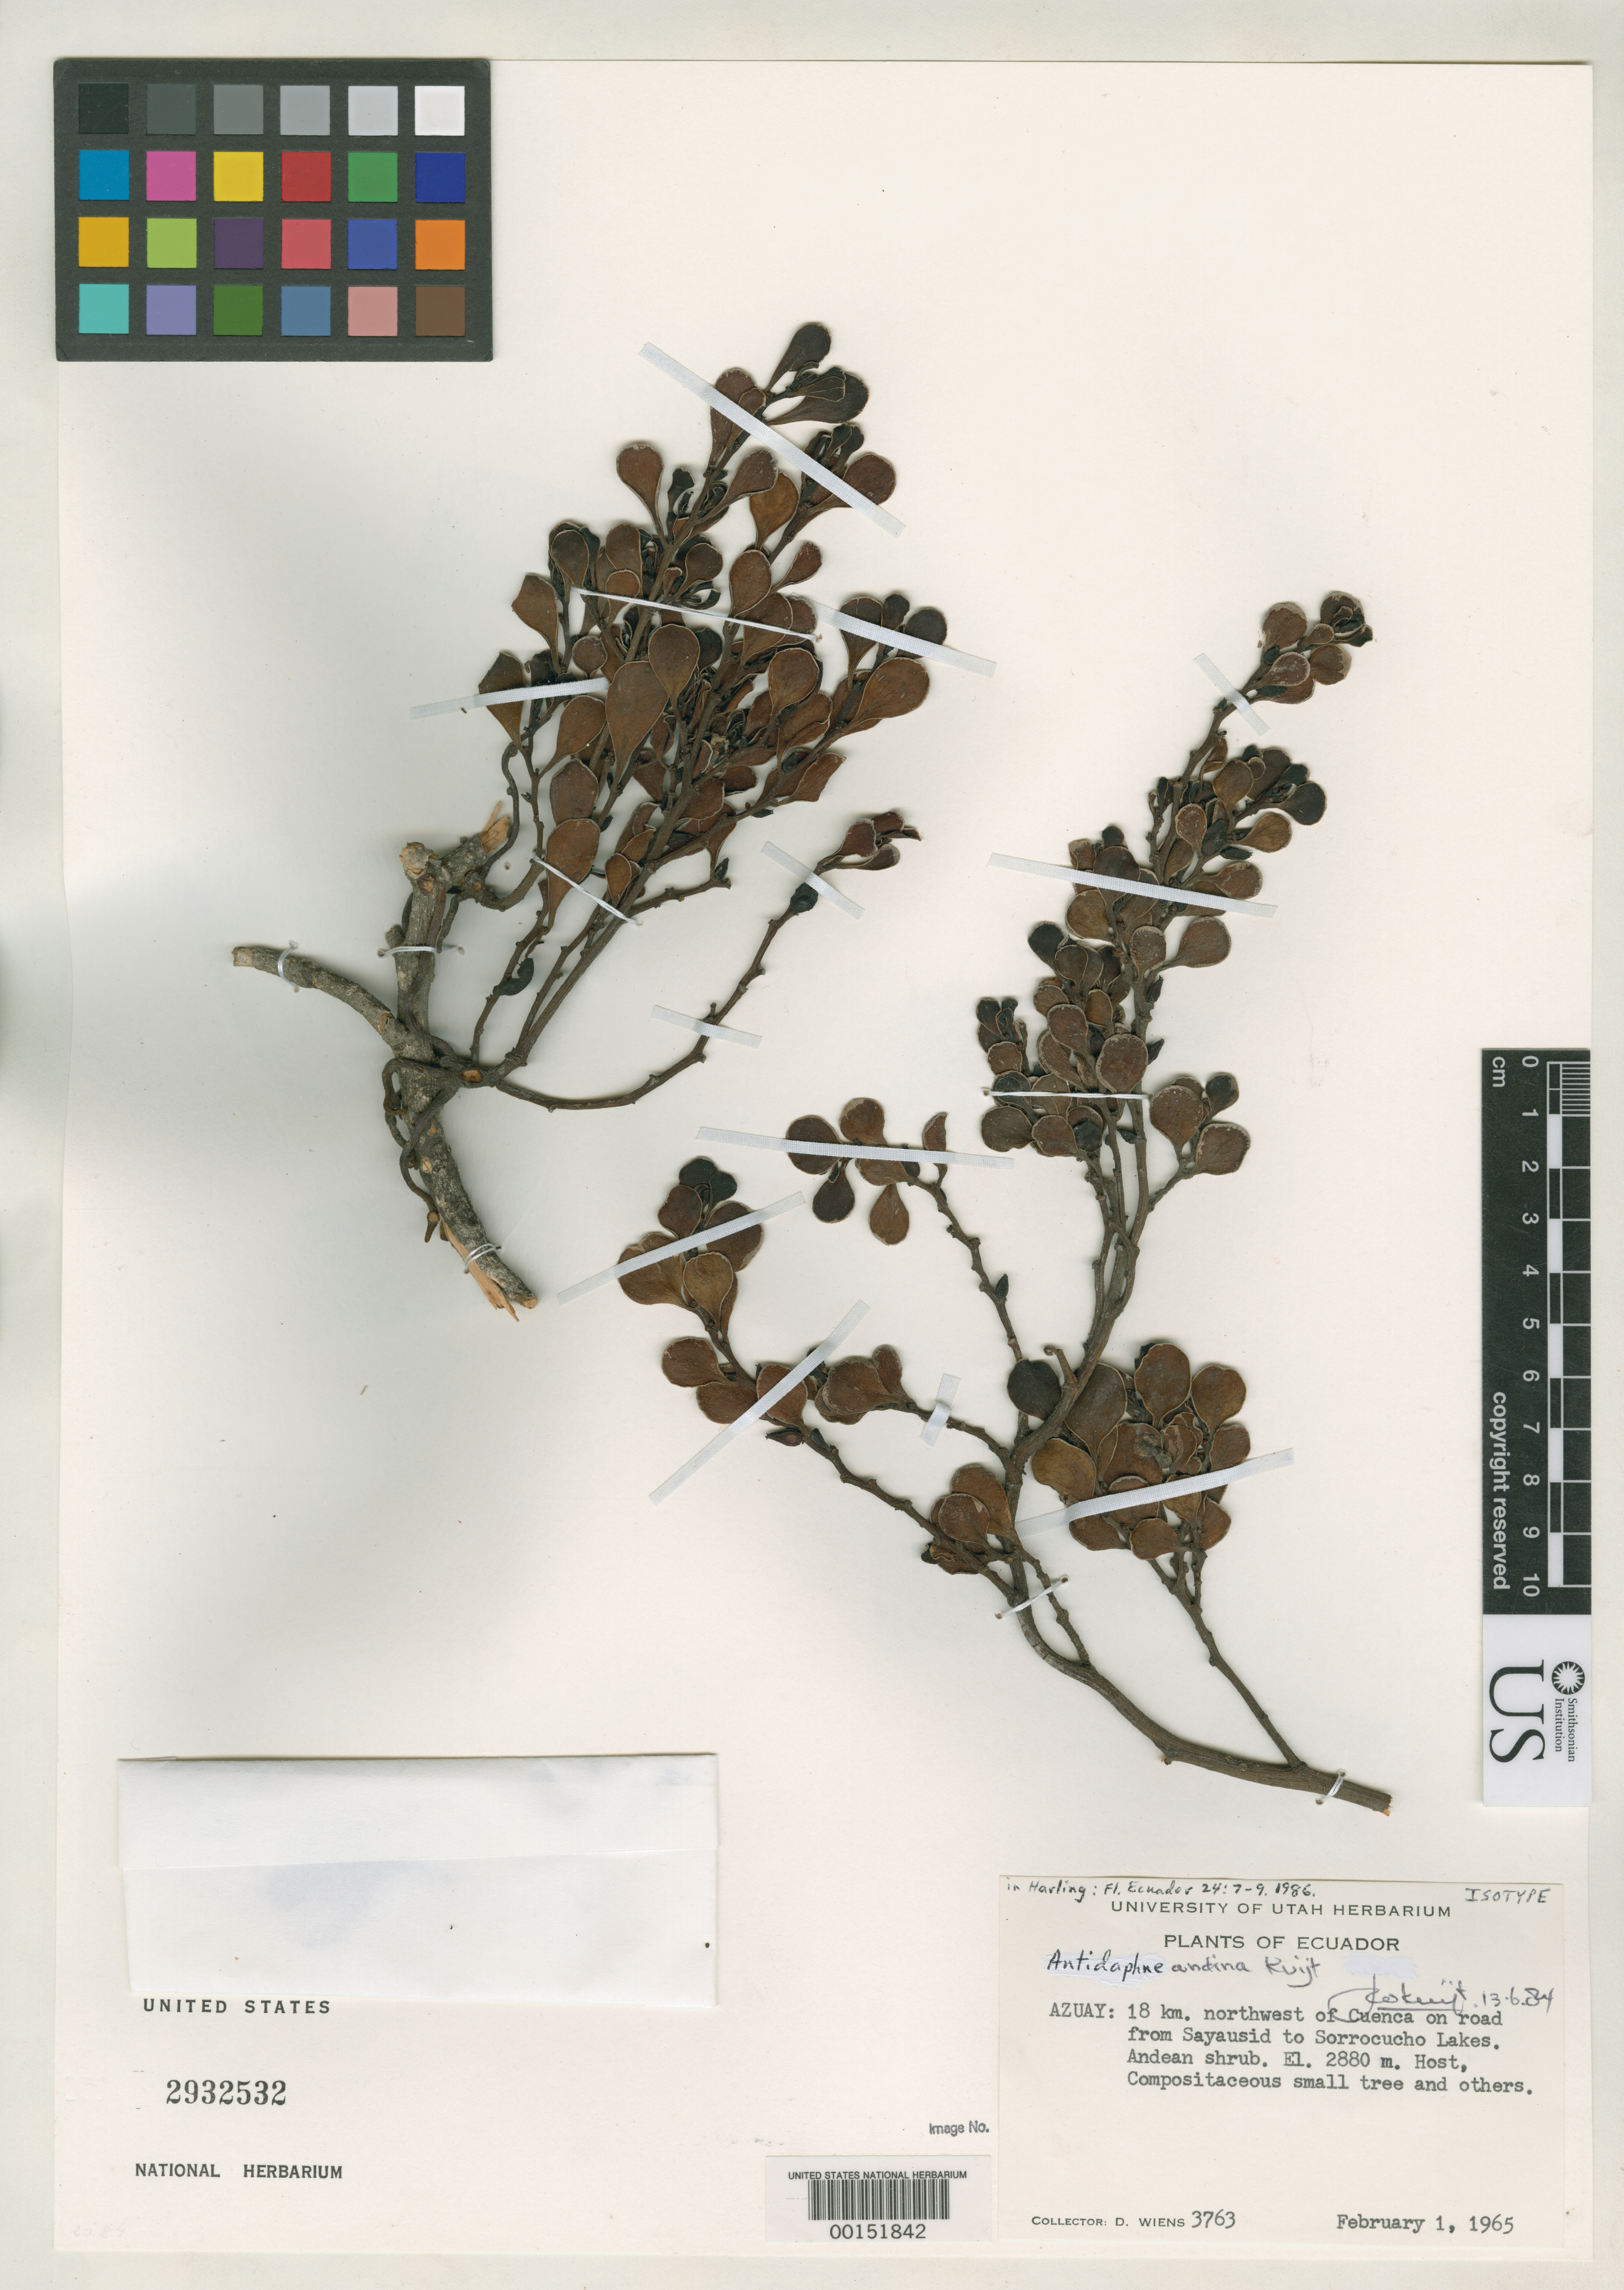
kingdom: Plantae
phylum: Tracheophyta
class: Magnoliopsida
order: Santalales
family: Santalaceae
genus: Antidaphne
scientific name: Antidaphne andina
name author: Kuijt in Harling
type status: Isotype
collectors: D. Weins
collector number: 3763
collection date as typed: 01 Feb 1965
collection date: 1965-02-01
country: Ecuador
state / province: Azuay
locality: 18 km NW ofCuenca on road from Sayausid to Sorrocucho lakes.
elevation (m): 2880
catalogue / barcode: US 2932532